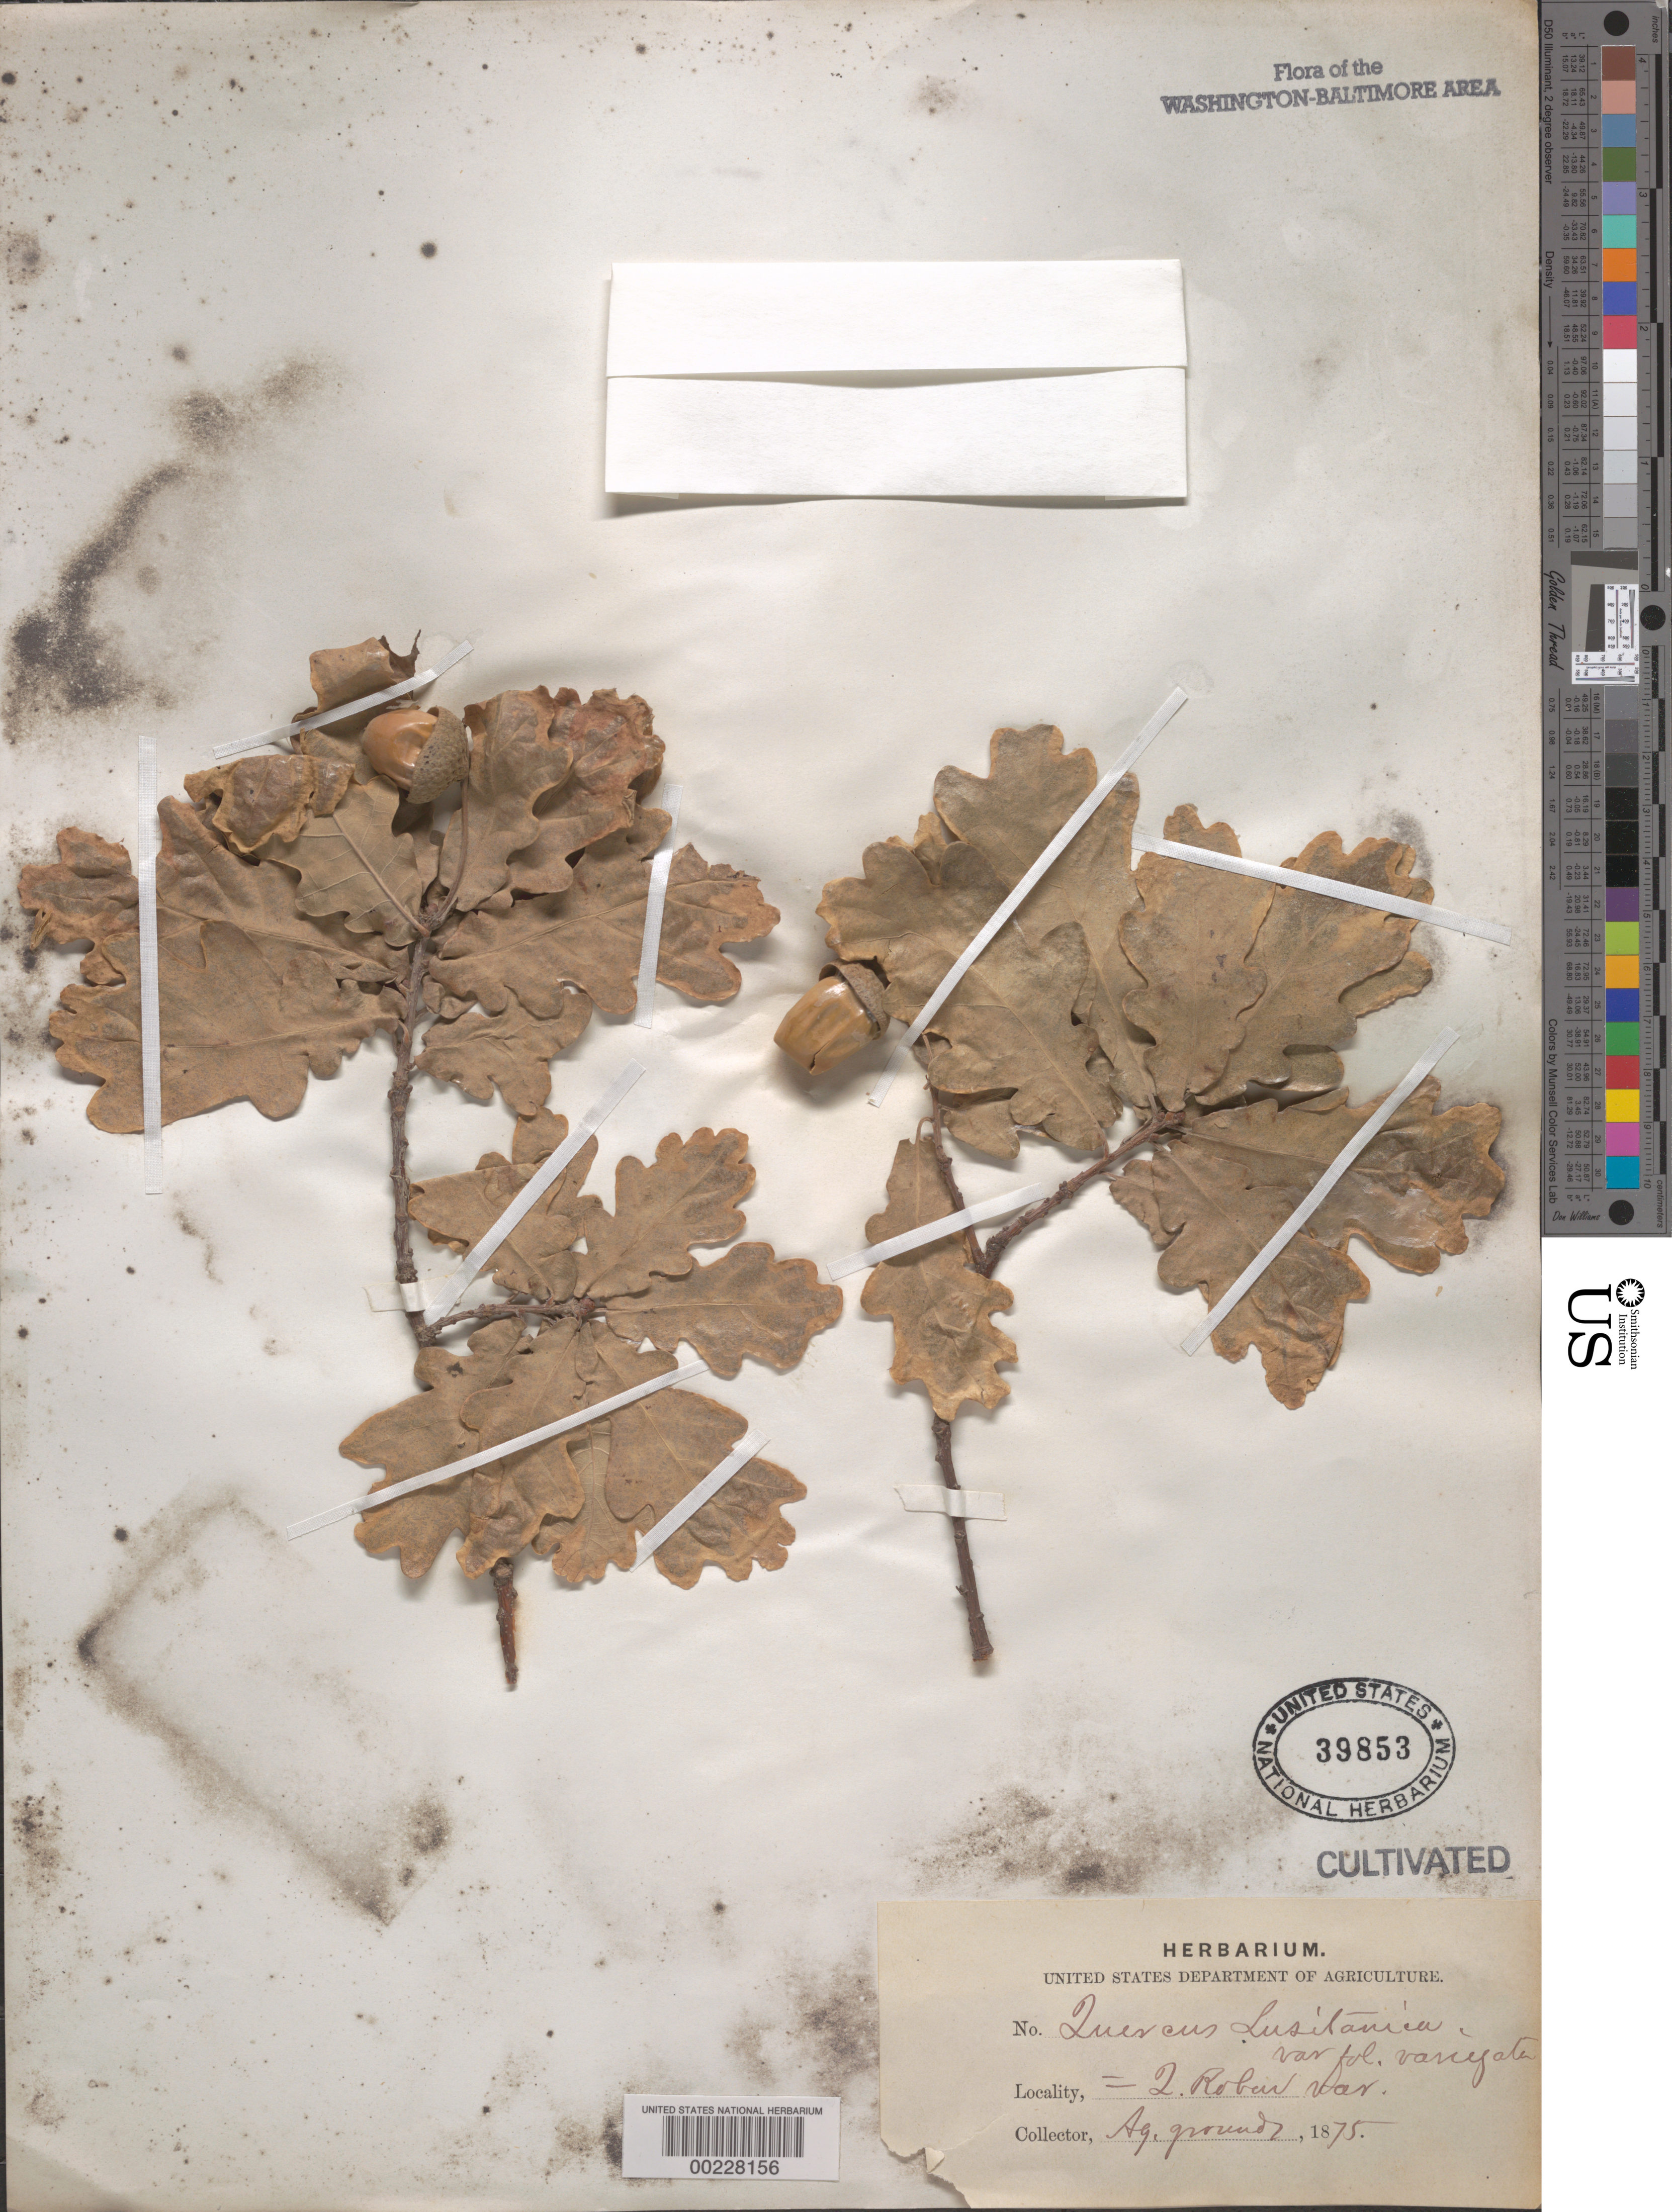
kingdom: Plantae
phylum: Tracheophyta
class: Magnoliopsida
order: Fagales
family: Fagaceae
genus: Quercus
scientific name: Quercus lusitanica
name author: Lam.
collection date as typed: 1875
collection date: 1875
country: United States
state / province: District of Columbia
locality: Agricultural grounds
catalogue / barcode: US 39853